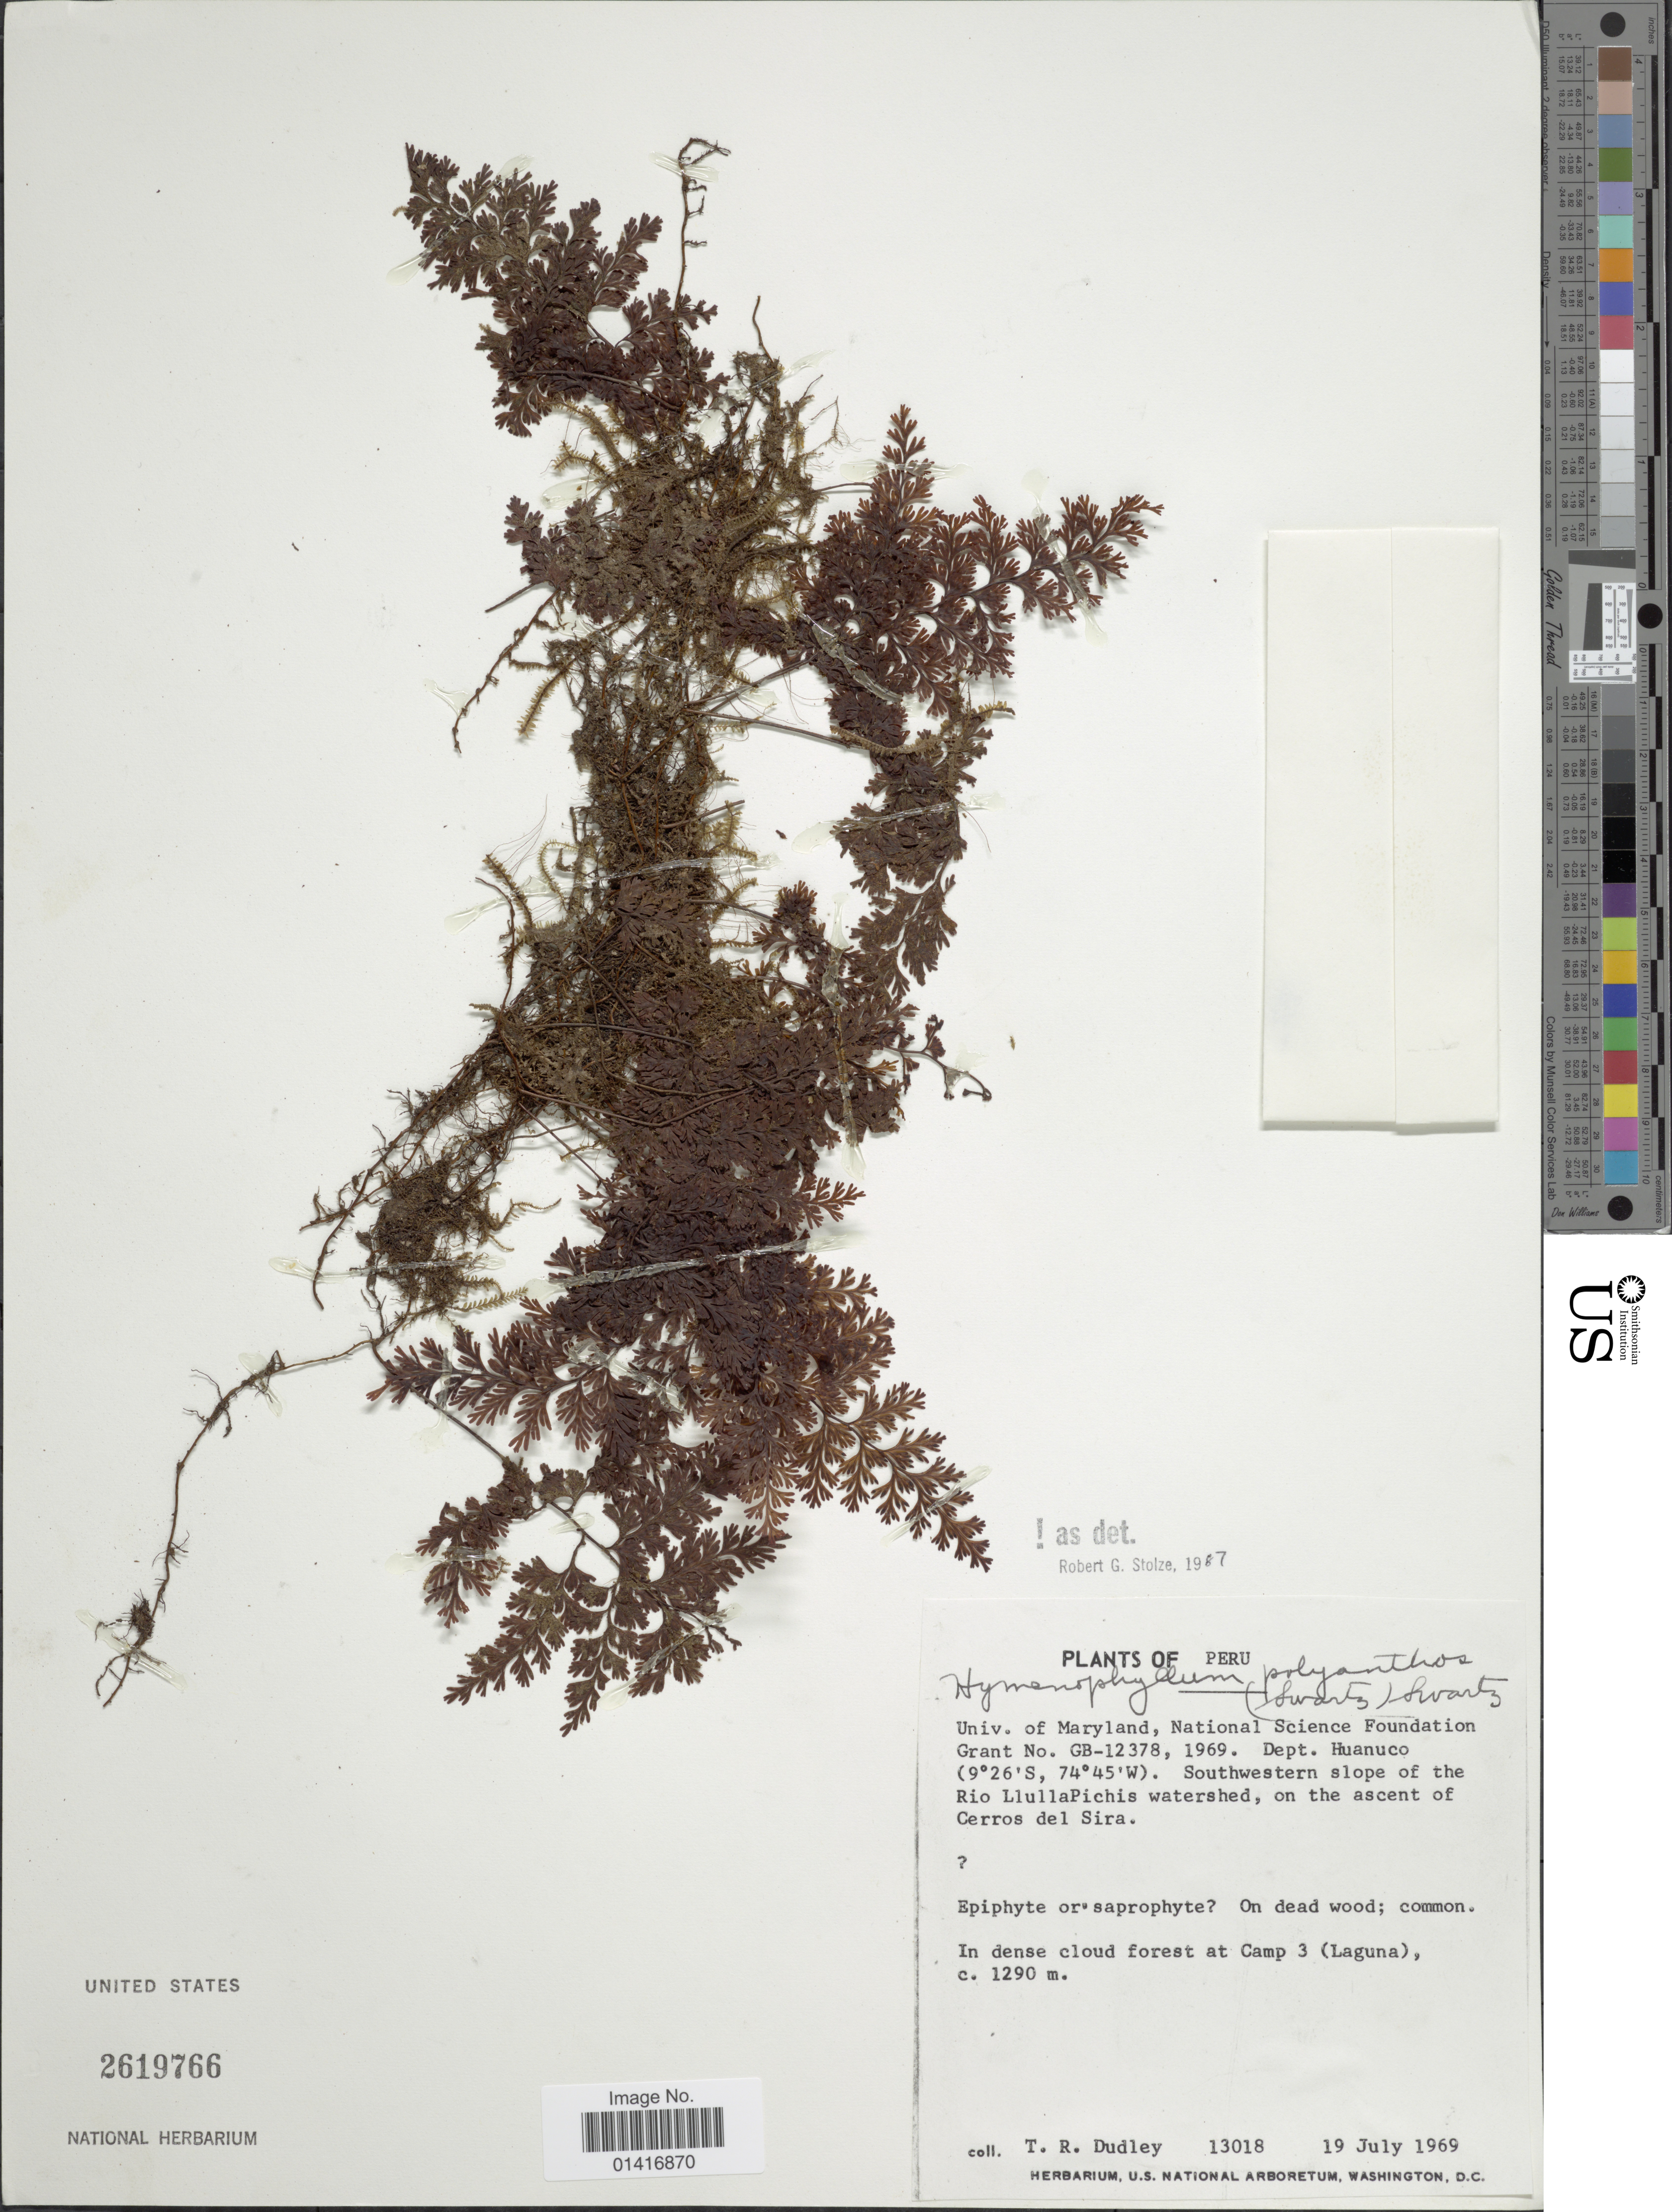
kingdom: Plantae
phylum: Tracheophyta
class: Polypodiopsida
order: Hymenophyllales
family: Hymenophyllaceae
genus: Hymenophyllum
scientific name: Hymenophyllum polyanthos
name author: (Sw.) Sw.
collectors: T. R. Dudley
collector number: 13018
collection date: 1969-07-19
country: Peru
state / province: Huánuco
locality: Southwesternslope of the Rio LlullaPichis watershed, on the ascent of Cerros del Sira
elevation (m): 1290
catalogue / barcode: US 2619766